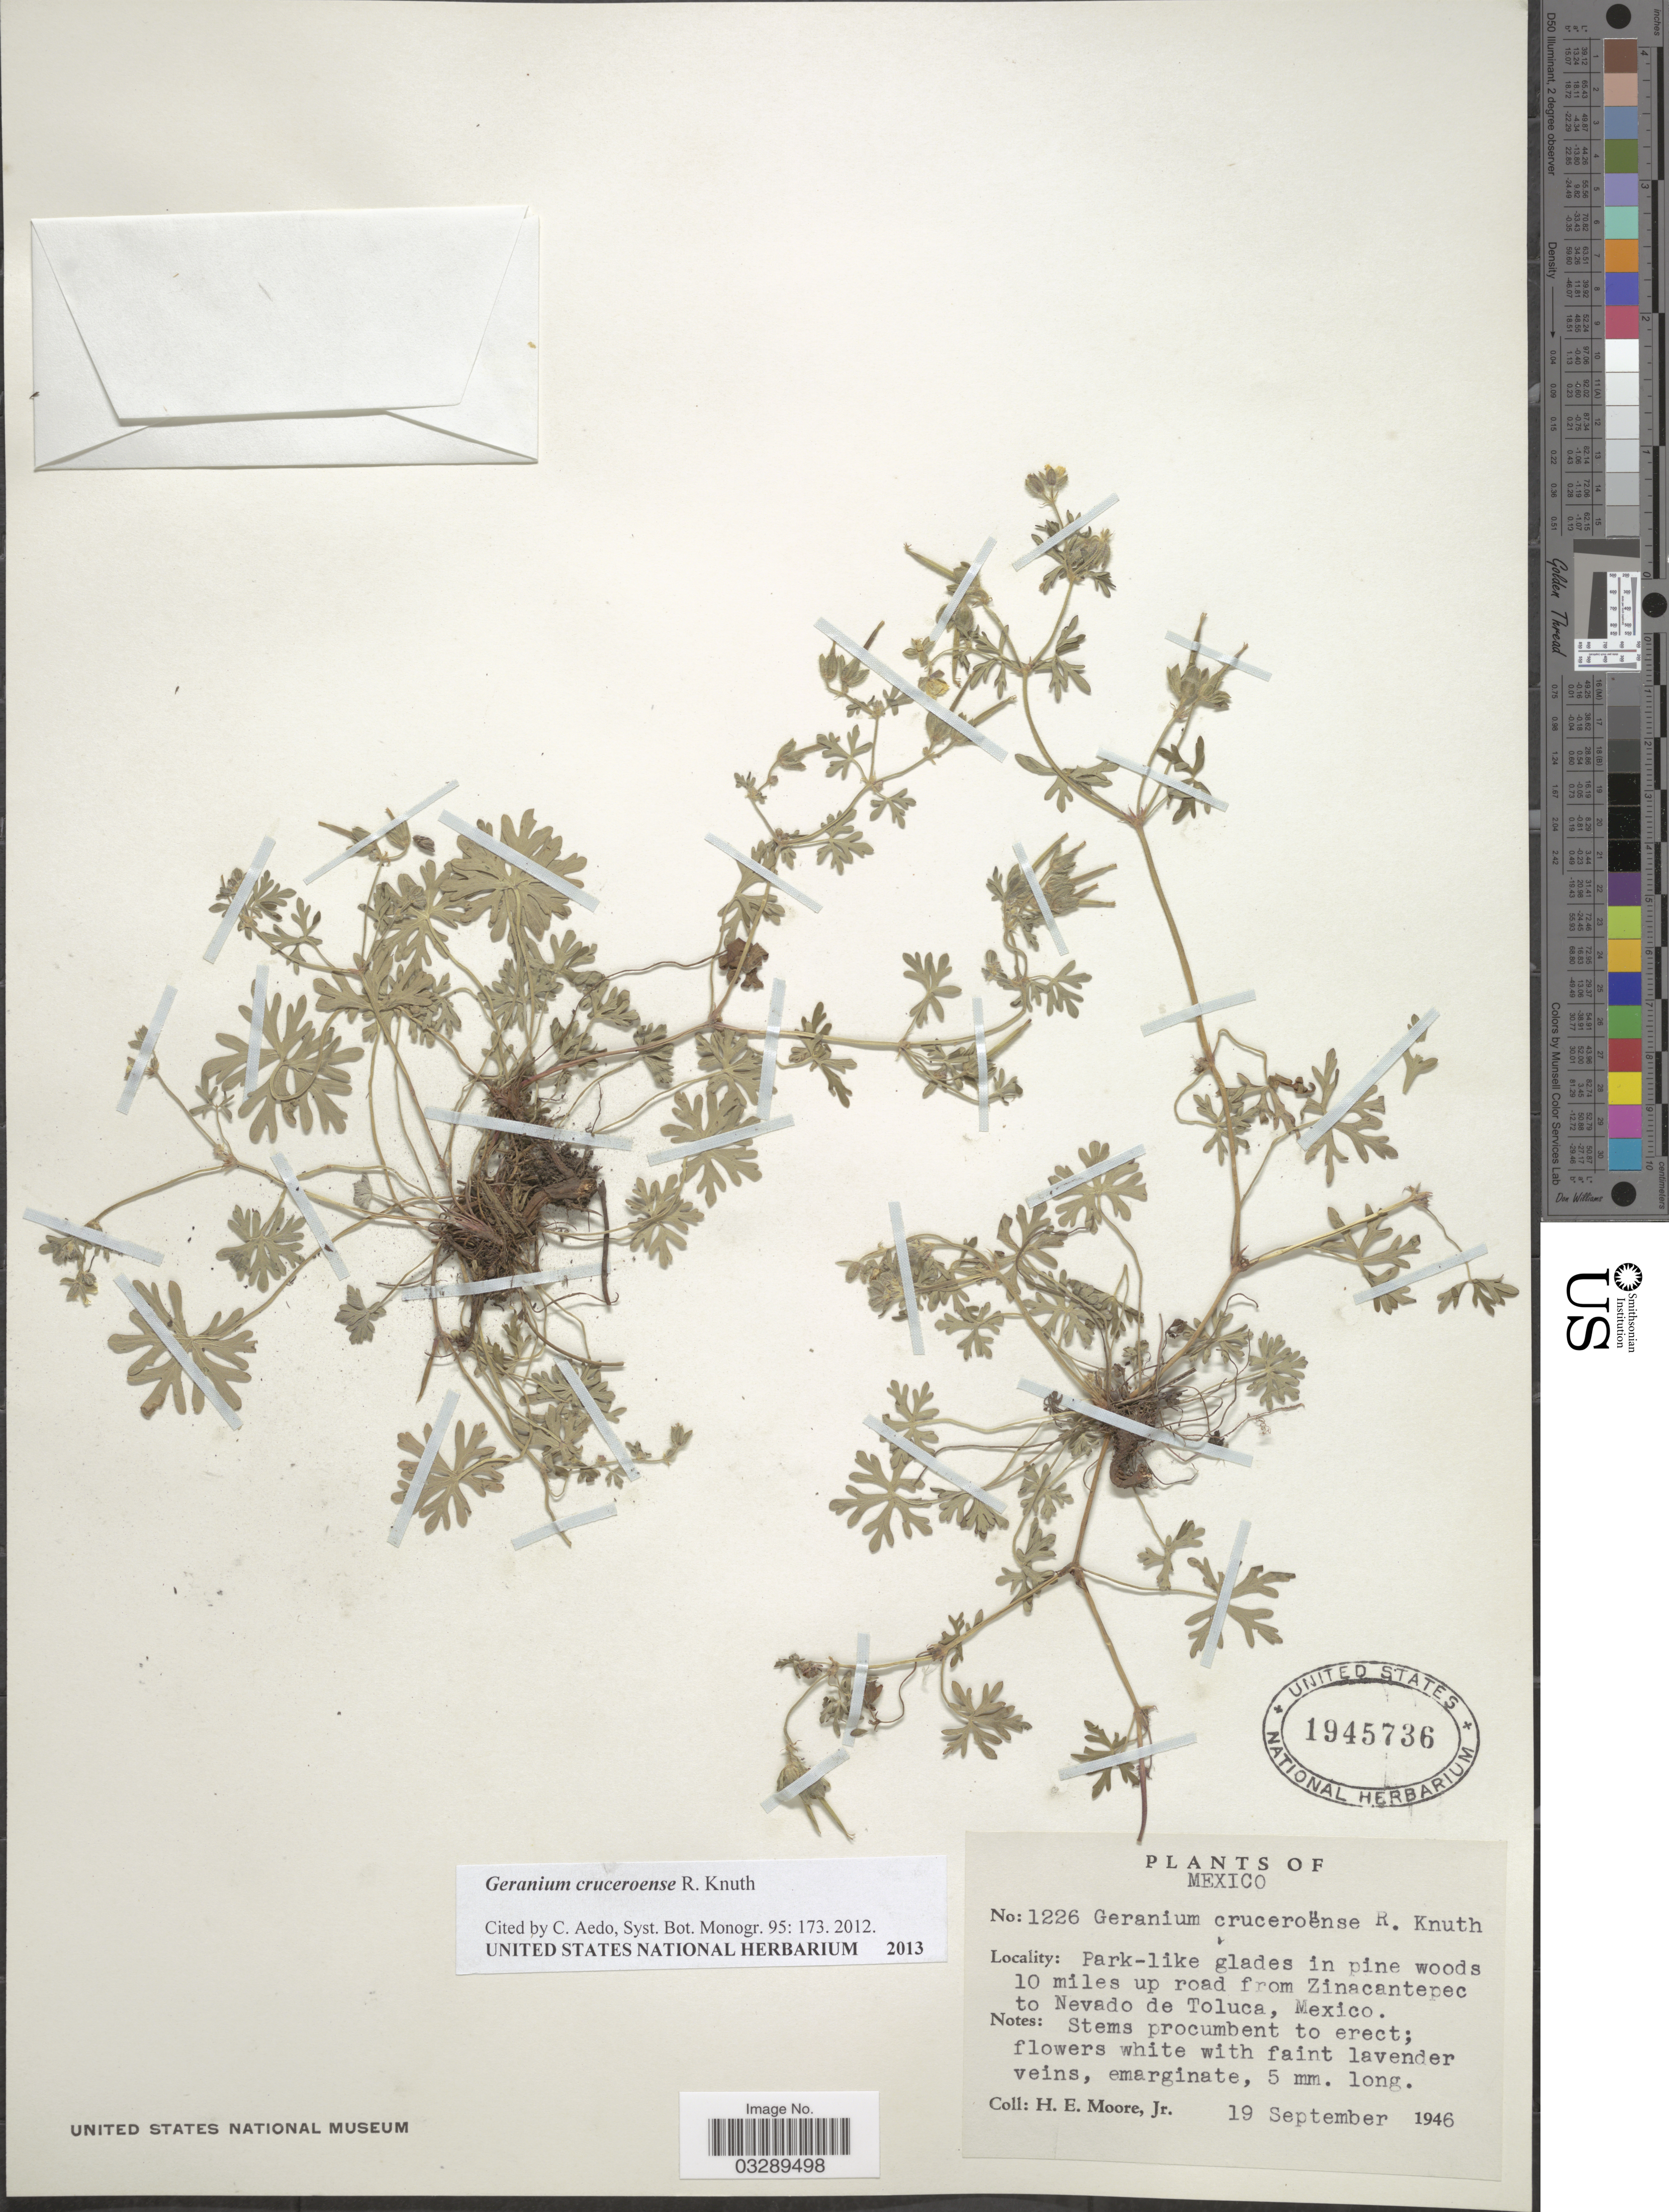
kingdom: Plantae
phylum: Tracheophyta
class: Magnoliopsida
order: Geraniales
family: Geraniaceae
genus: Geranium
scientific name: Geranium cruceroense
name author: R. Knuth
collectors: H. Moore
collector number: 1226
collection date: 1946-09-19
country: Mexico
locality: Park-like glades in pine woods 10 miles up road from Zinacantepec to Nevado de Toluca.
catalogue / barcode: US 1945736